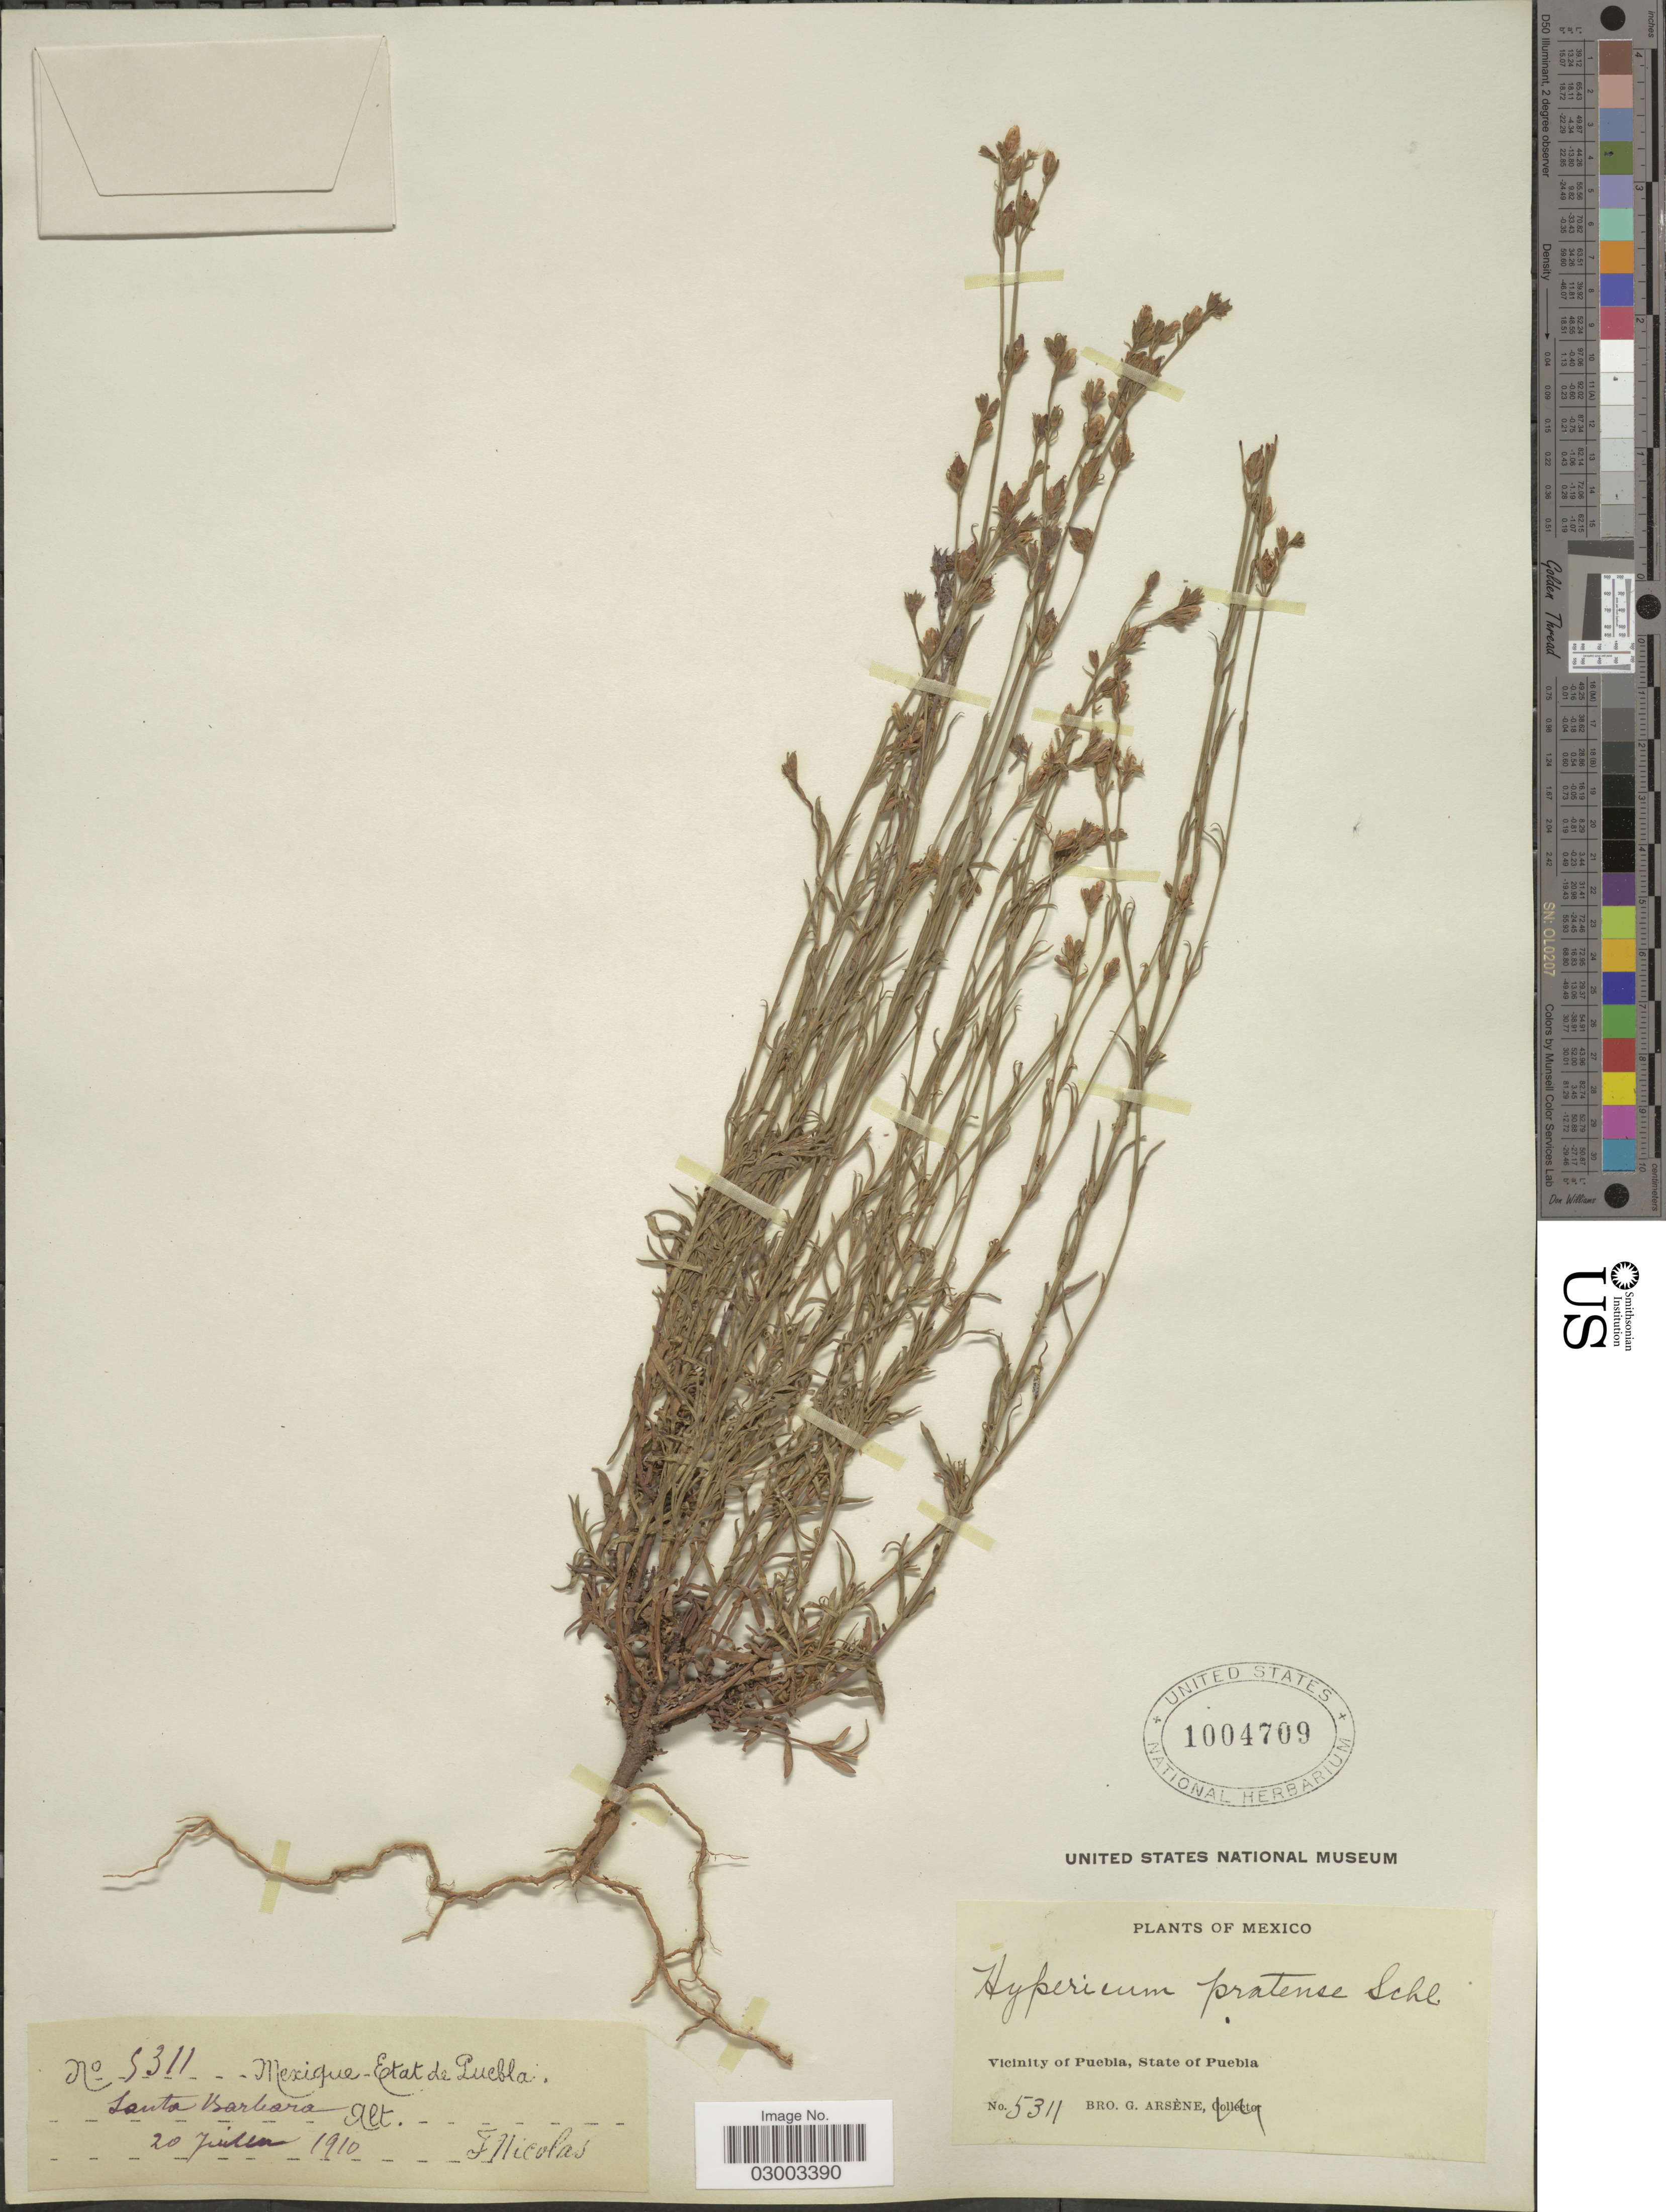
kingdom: Plantae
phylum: Tracheophyta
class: Magnoliopsida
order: Malpighiales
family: Hypericaceae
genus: Hypericum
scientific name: Hypericum silenoides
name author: Juss.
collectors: F. Nicolas & Bro. G. Arsène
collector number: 5311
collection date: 1910-07-20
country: Mexico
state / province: Puebla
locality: Vicinity of Puebla, State of Puebla. Santa Barbara.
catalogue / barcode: US 1004709